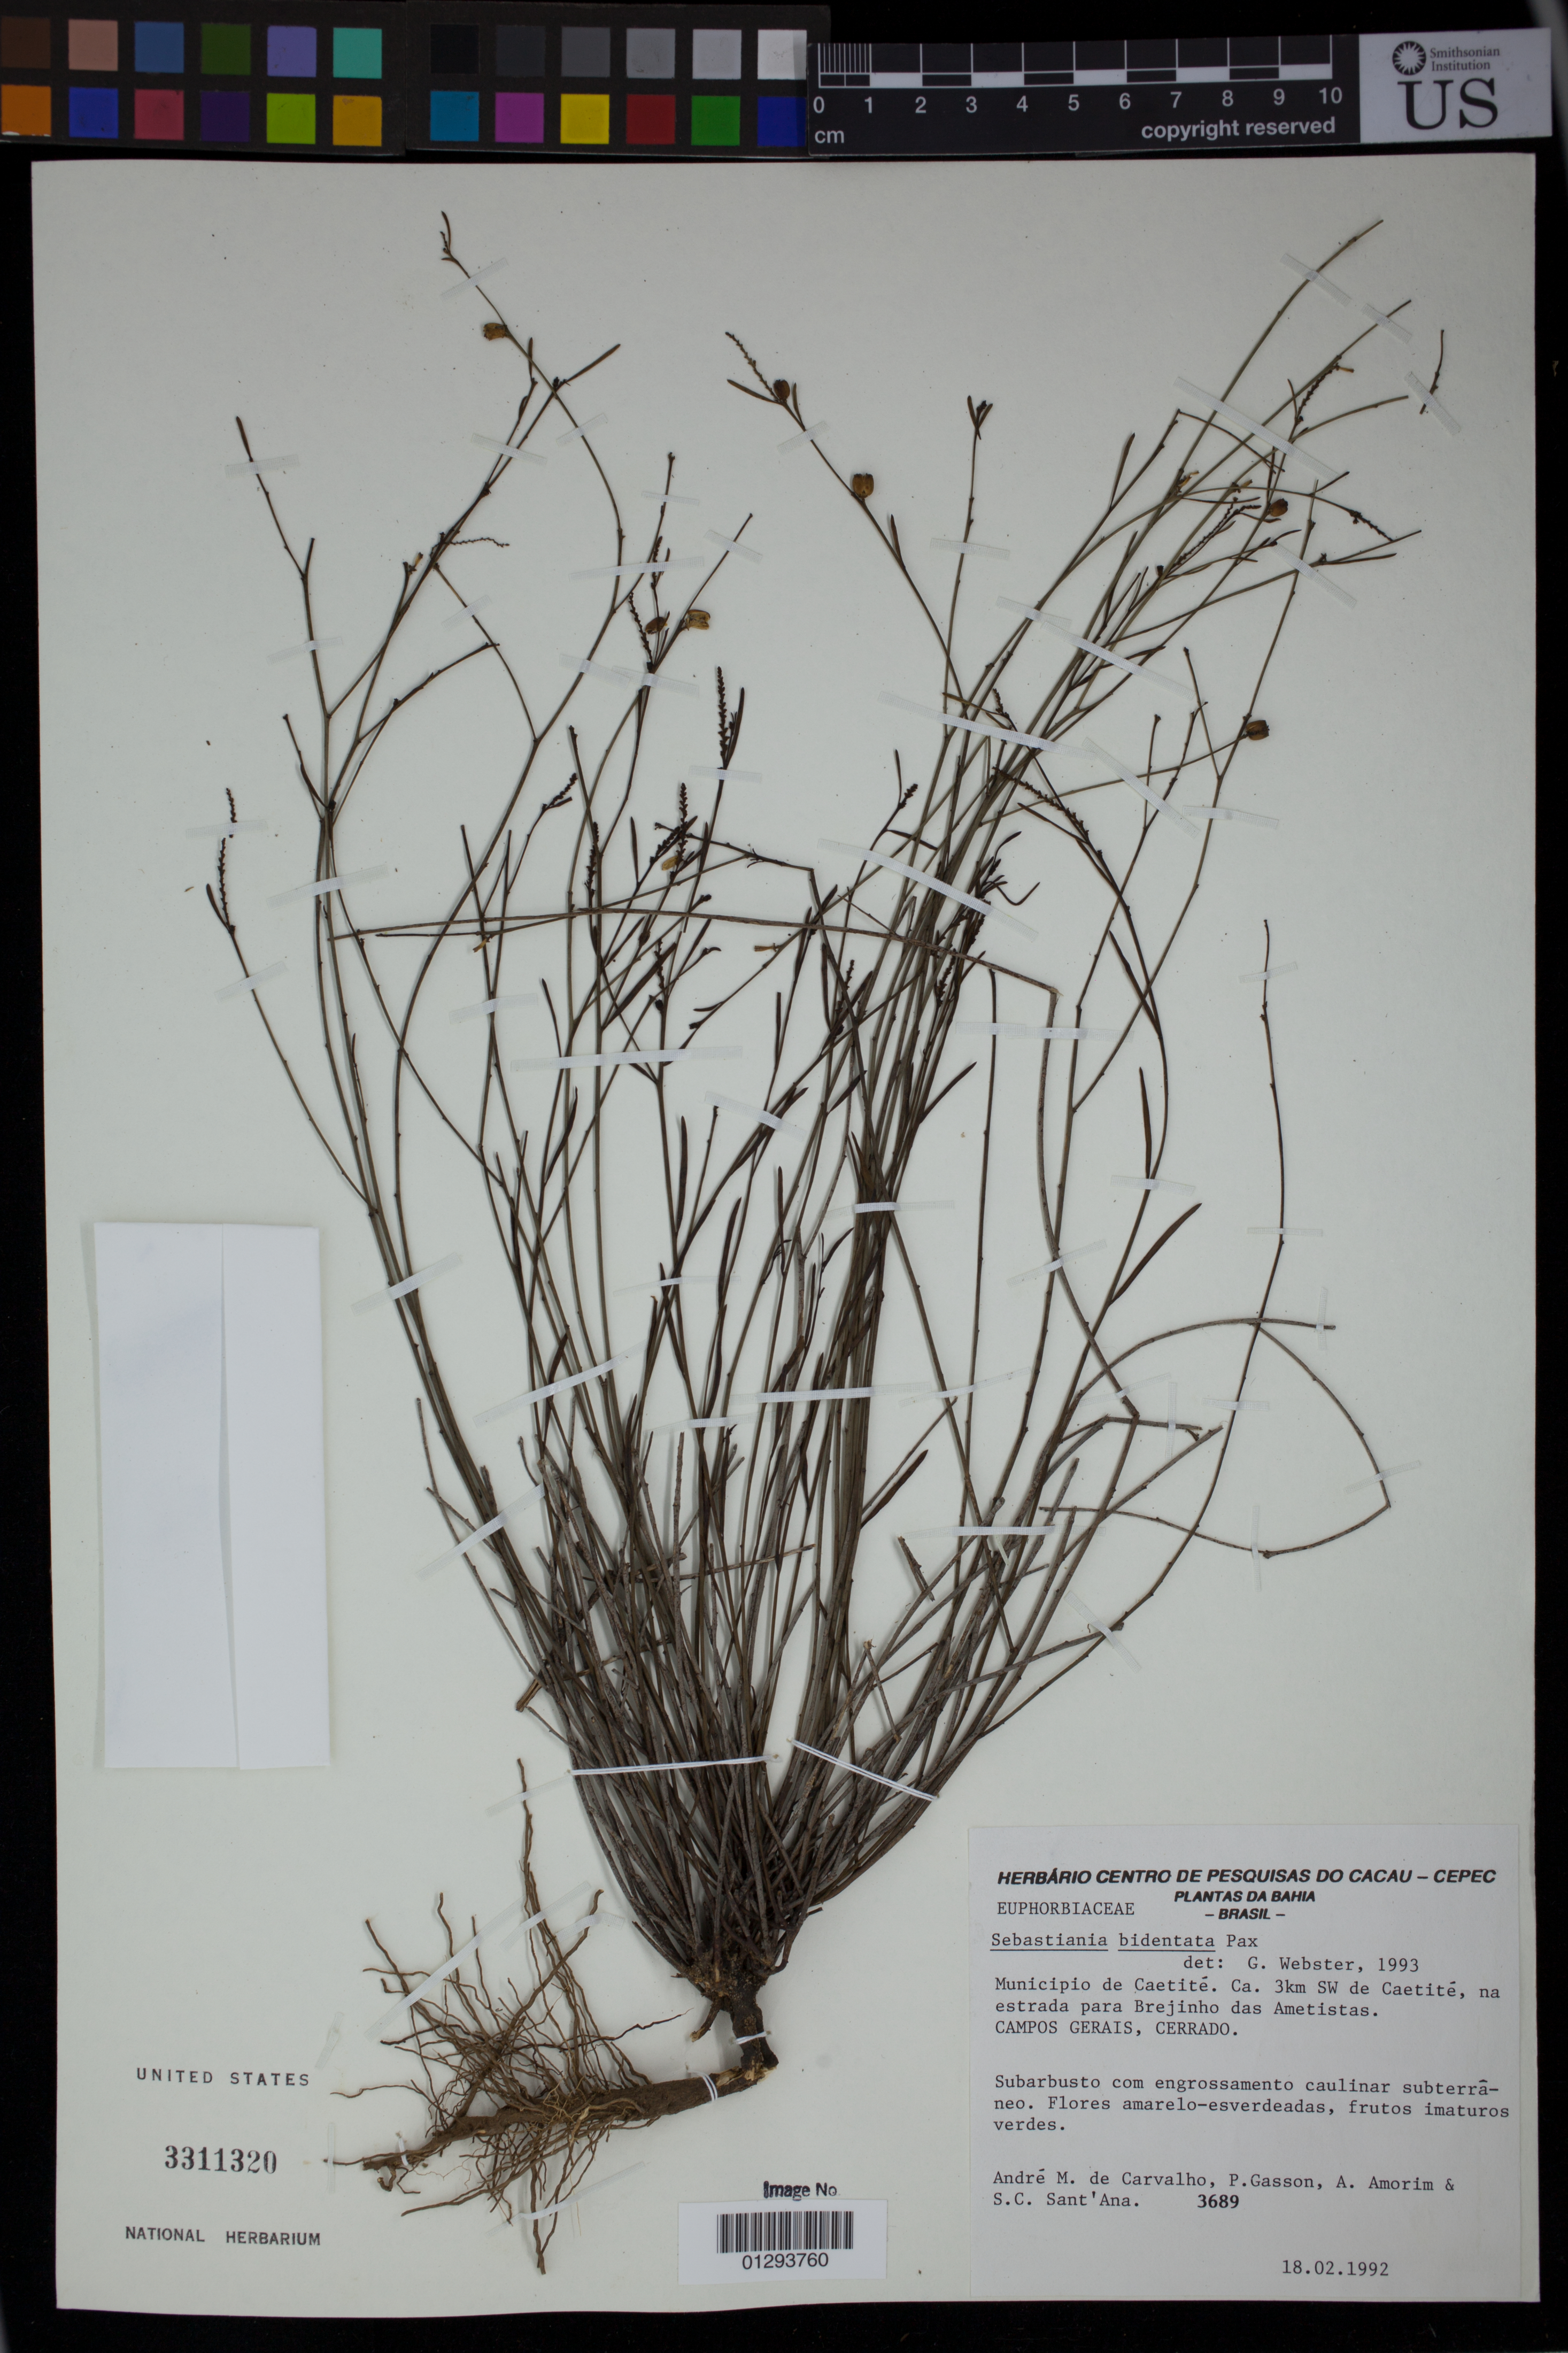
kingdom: Plantae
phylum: Tracheophyta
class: Magnoliopsida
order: Malpighiales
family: Euphorbiaceae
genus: Sebastiania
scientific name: Sebastiania bidentata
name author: (Mart. & Zucc.) Pax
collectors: A. M. Carvalho, P. Gasson, A. Amorim & S. C. Sant'Ana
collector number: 3689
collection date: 1992-02-18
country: Brazil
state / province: Bahia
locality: Municipio de Caetite. Ca. 3km SW de Caetite, na estrada para Brejinho das Ametistas. Campos Gerais, Cerrado.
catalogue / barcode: US 3311320